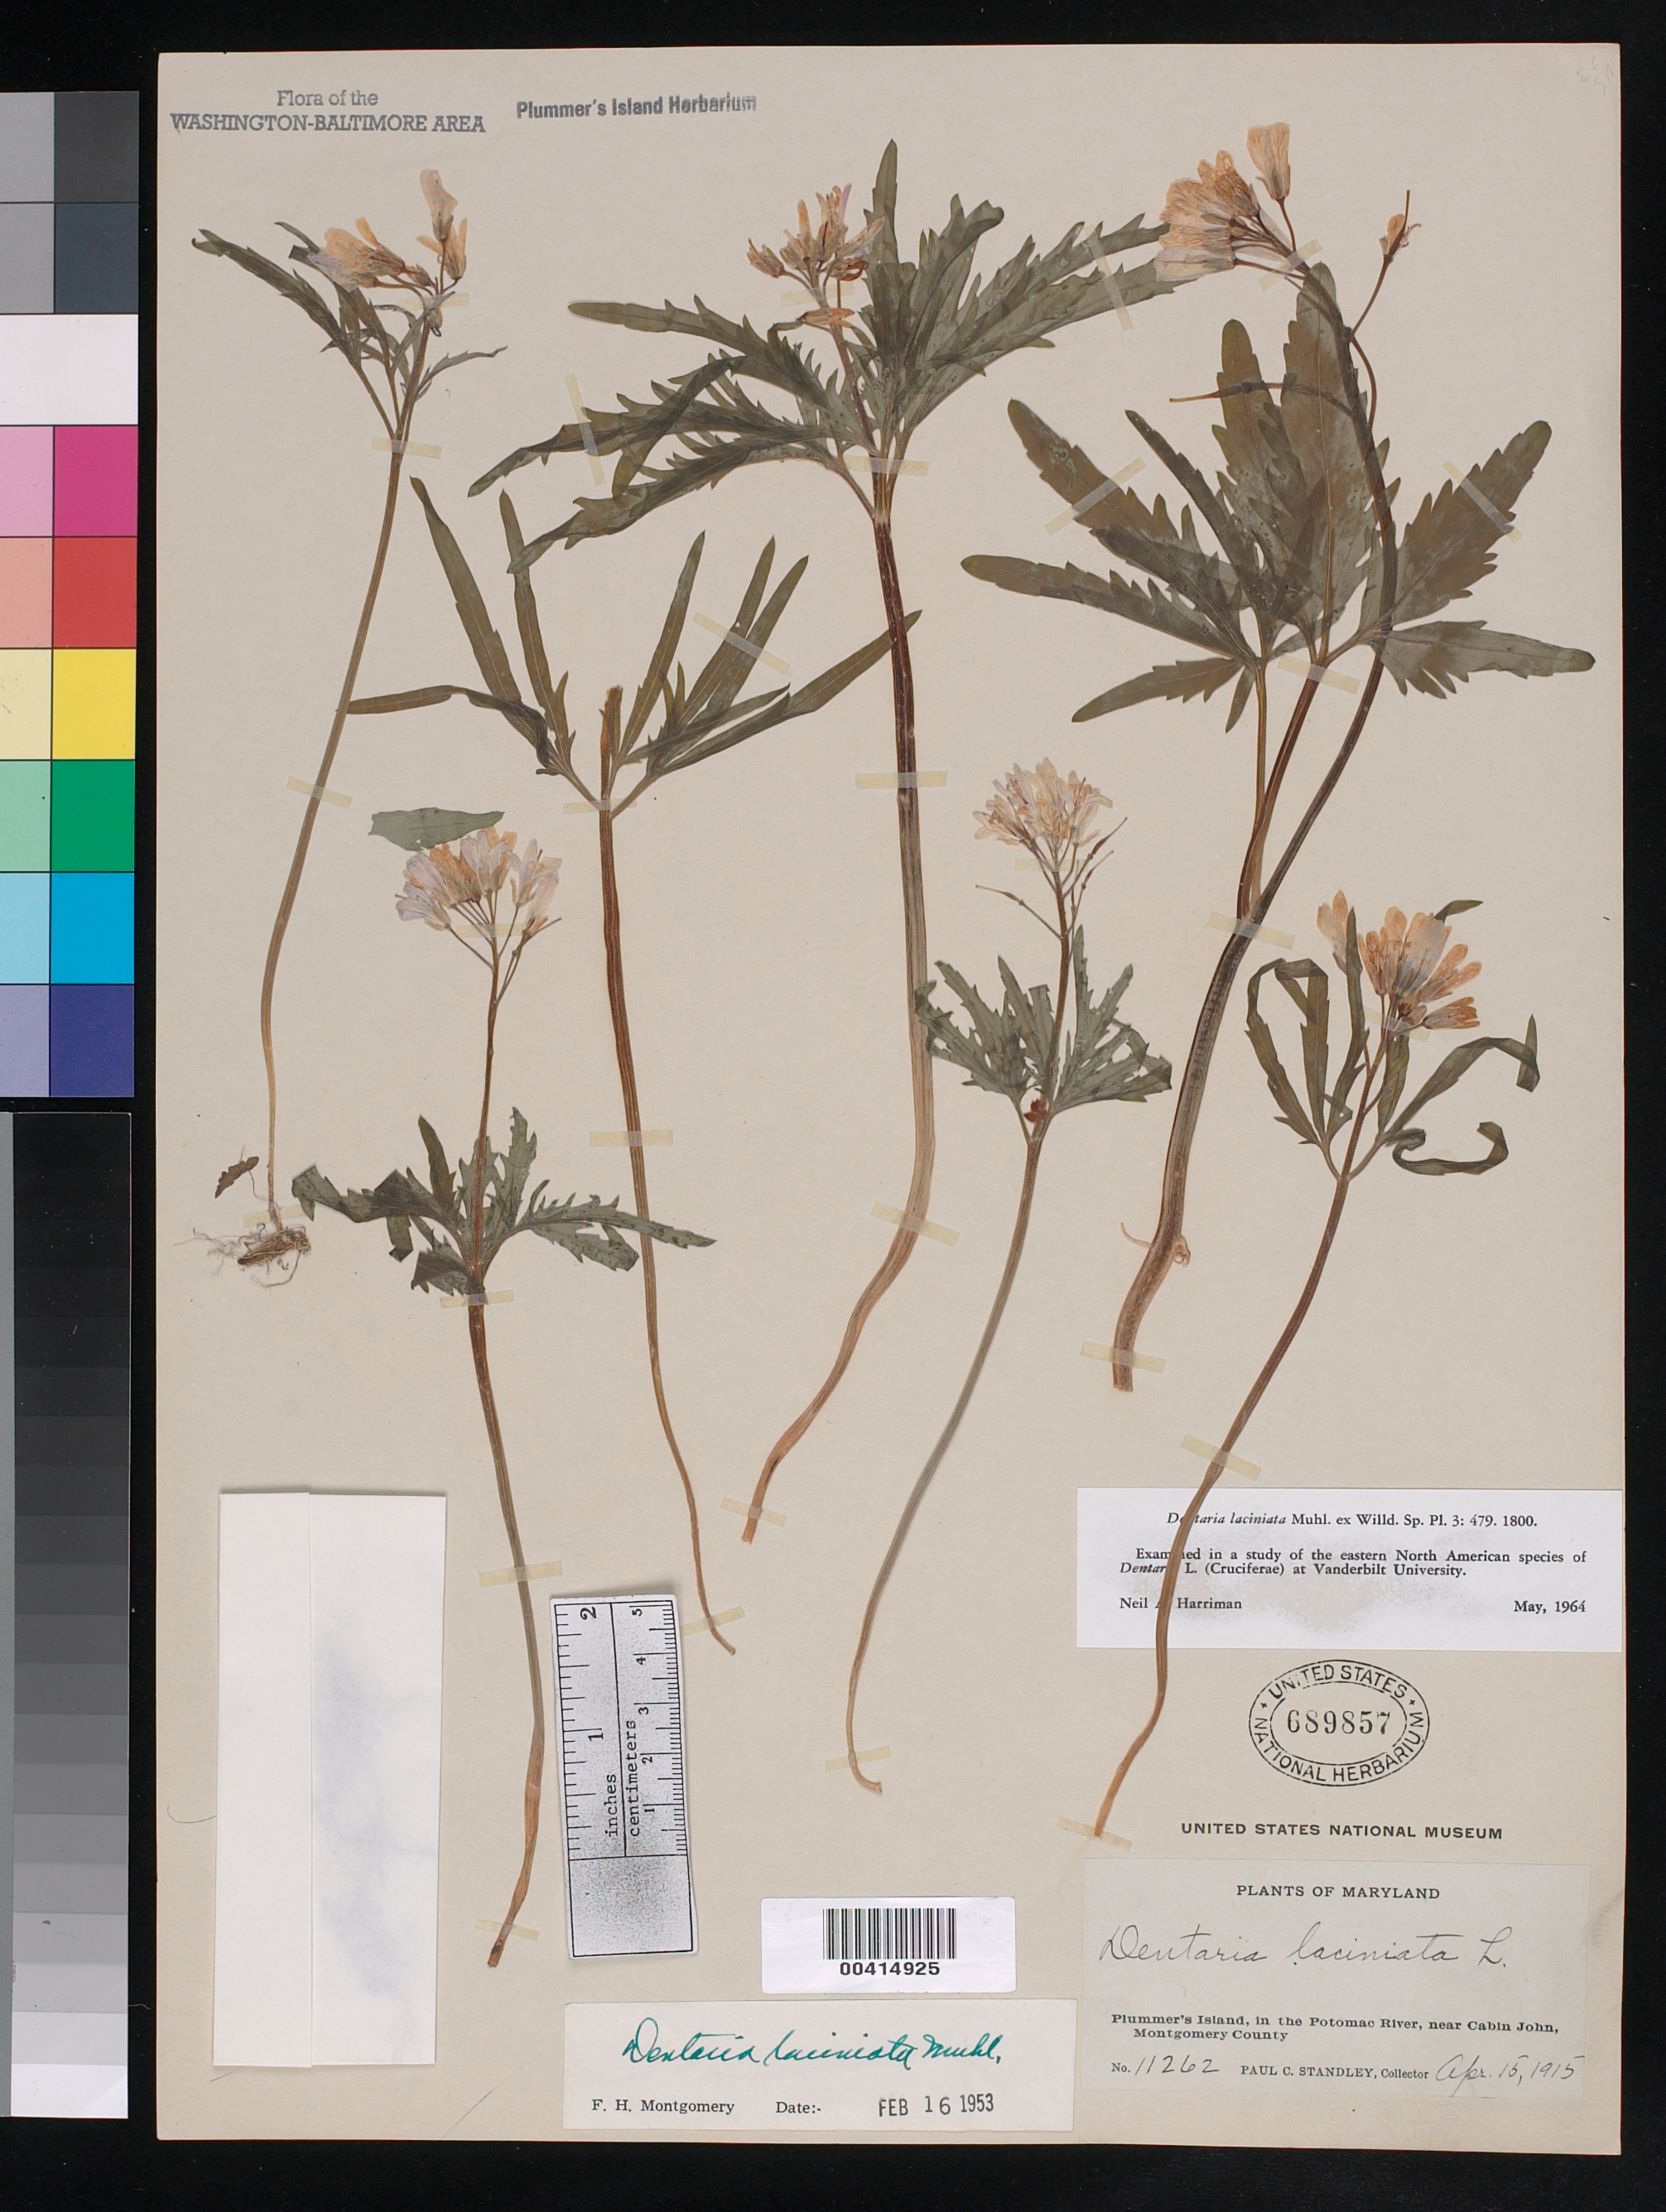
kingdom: Plantae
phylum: Tracheophyta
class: Magnoliopsida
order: Brassicales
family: Brassicaceae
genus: Cardamine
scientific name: Cardamine concatenata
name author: (Michx.) Sw.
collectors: P. C. Standley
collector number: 11262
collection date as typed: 15 Apr 1915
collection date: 1915-04-15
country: United States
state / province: Maryland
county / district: Montgomery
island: Plummers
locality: Plummer's Island, near Cabin John C. & O. Canal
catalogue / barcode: US 689857